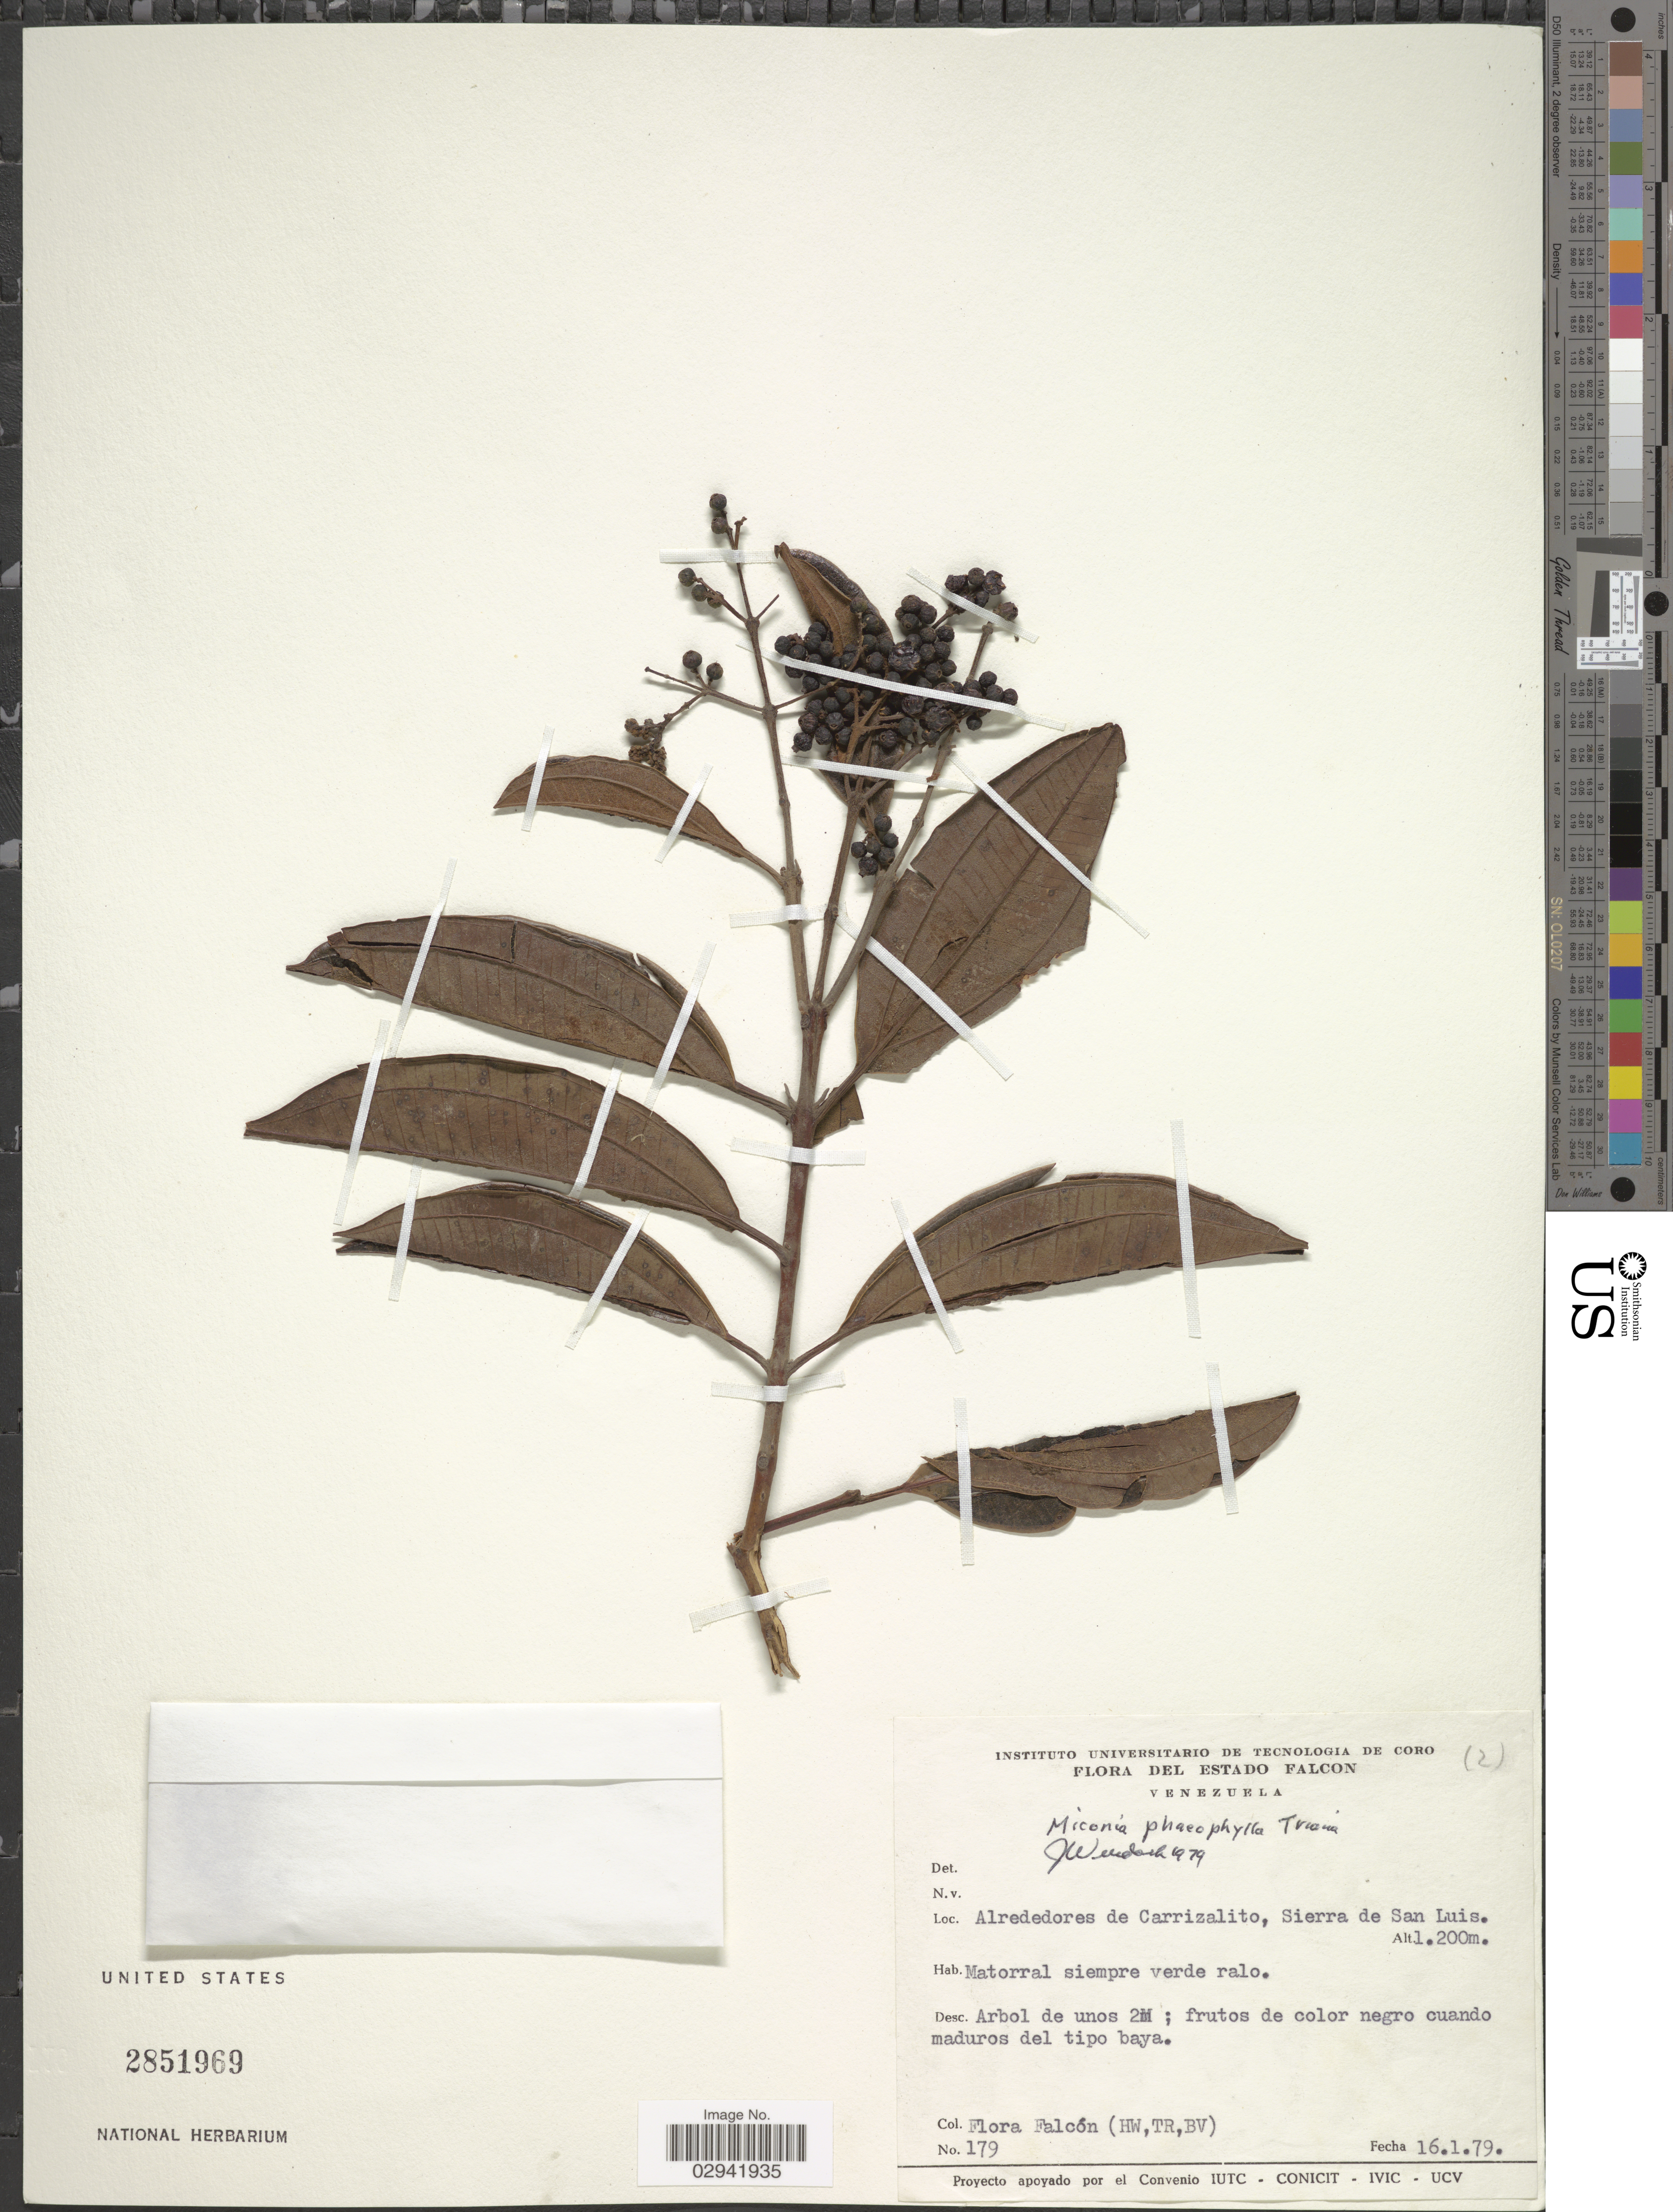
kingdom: Plantae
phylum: Tracheophyta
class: Magnoliopsida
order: Myrtales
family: Melastomataceae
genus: Miconia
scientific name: Miconia phaeophylla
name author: Triana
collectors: Flora Falcón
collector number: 179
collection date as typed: Transcribed d/m/y: 16/1/79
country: Venezuela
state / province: Falcón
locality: Alrededores de Carrizalito, Sierra de San Luis.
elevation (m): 1200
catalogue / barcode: US 2851969